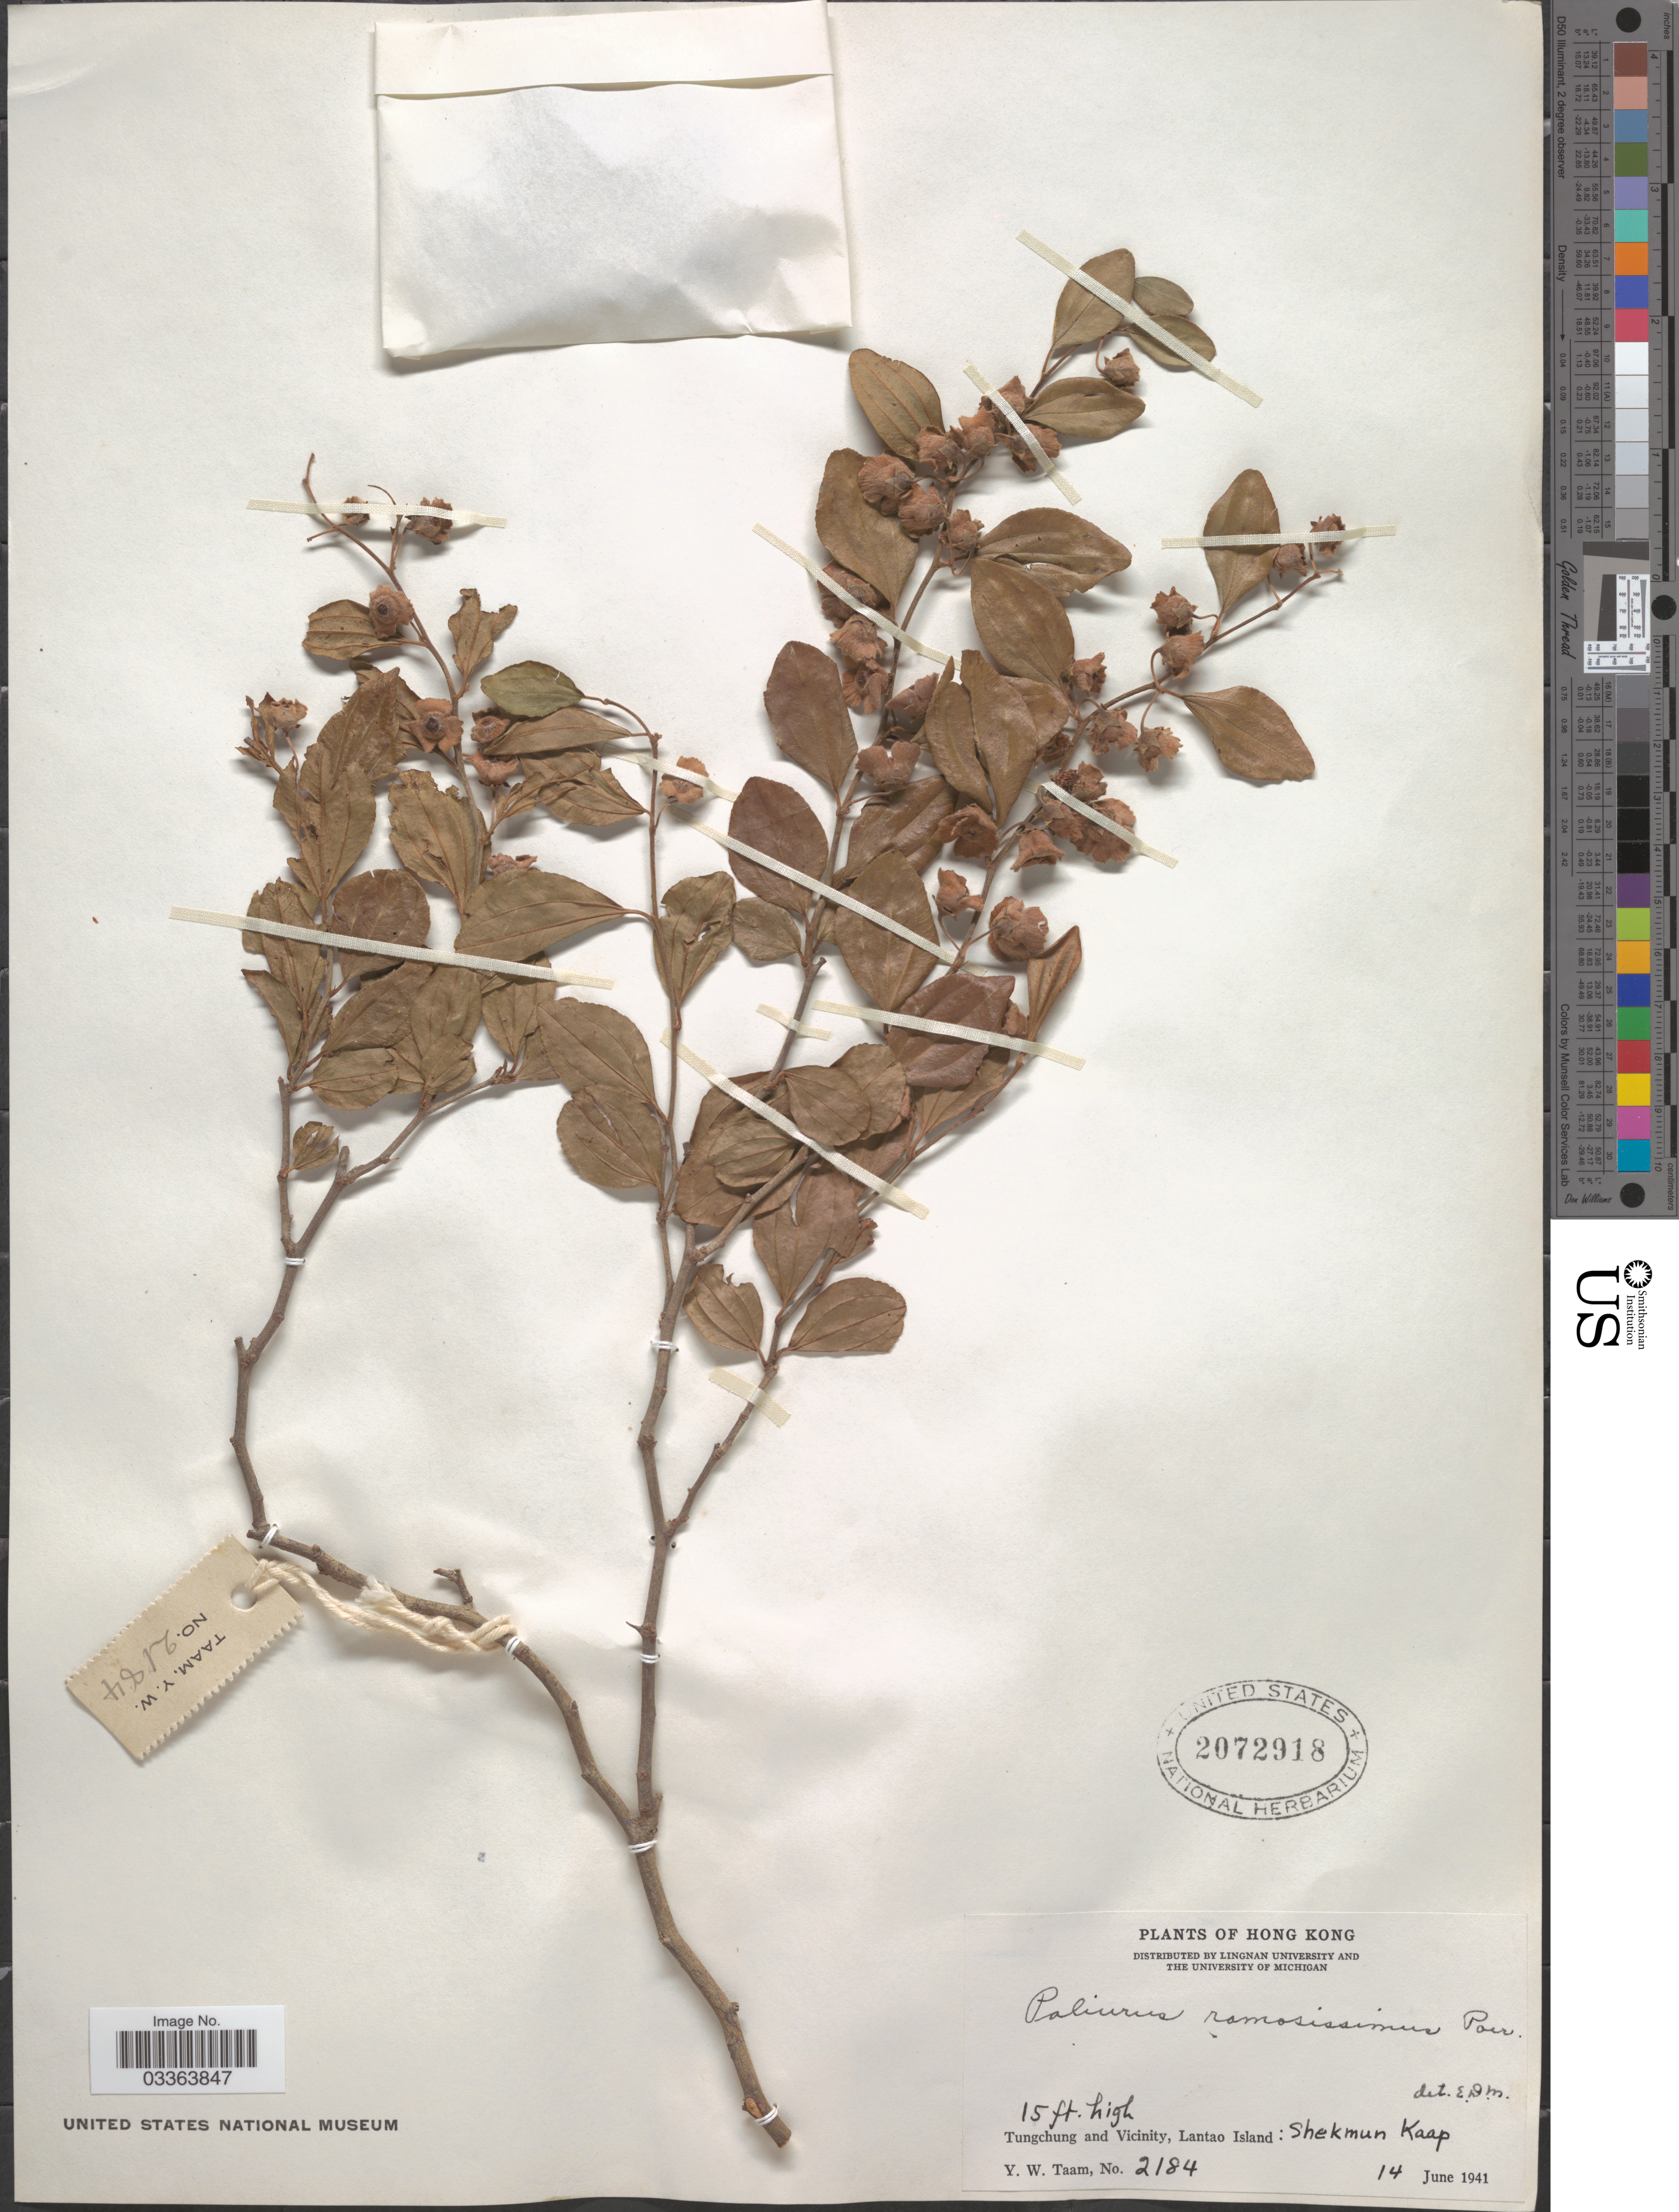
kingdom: Plantae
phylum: Tracheophyta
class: Magnoliopsida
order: Rosales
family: Rhamnaceae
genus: Paliurus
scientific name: Paliurus ramosissimus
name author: (Lour.) Poir.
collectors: Y. W. Taam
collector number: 2184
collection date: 1941-06-14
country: China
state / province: Hong Kong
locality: Tungchung and Vicinity, Lantao Island: Shekmun Kaap.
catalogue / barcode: US 2072918